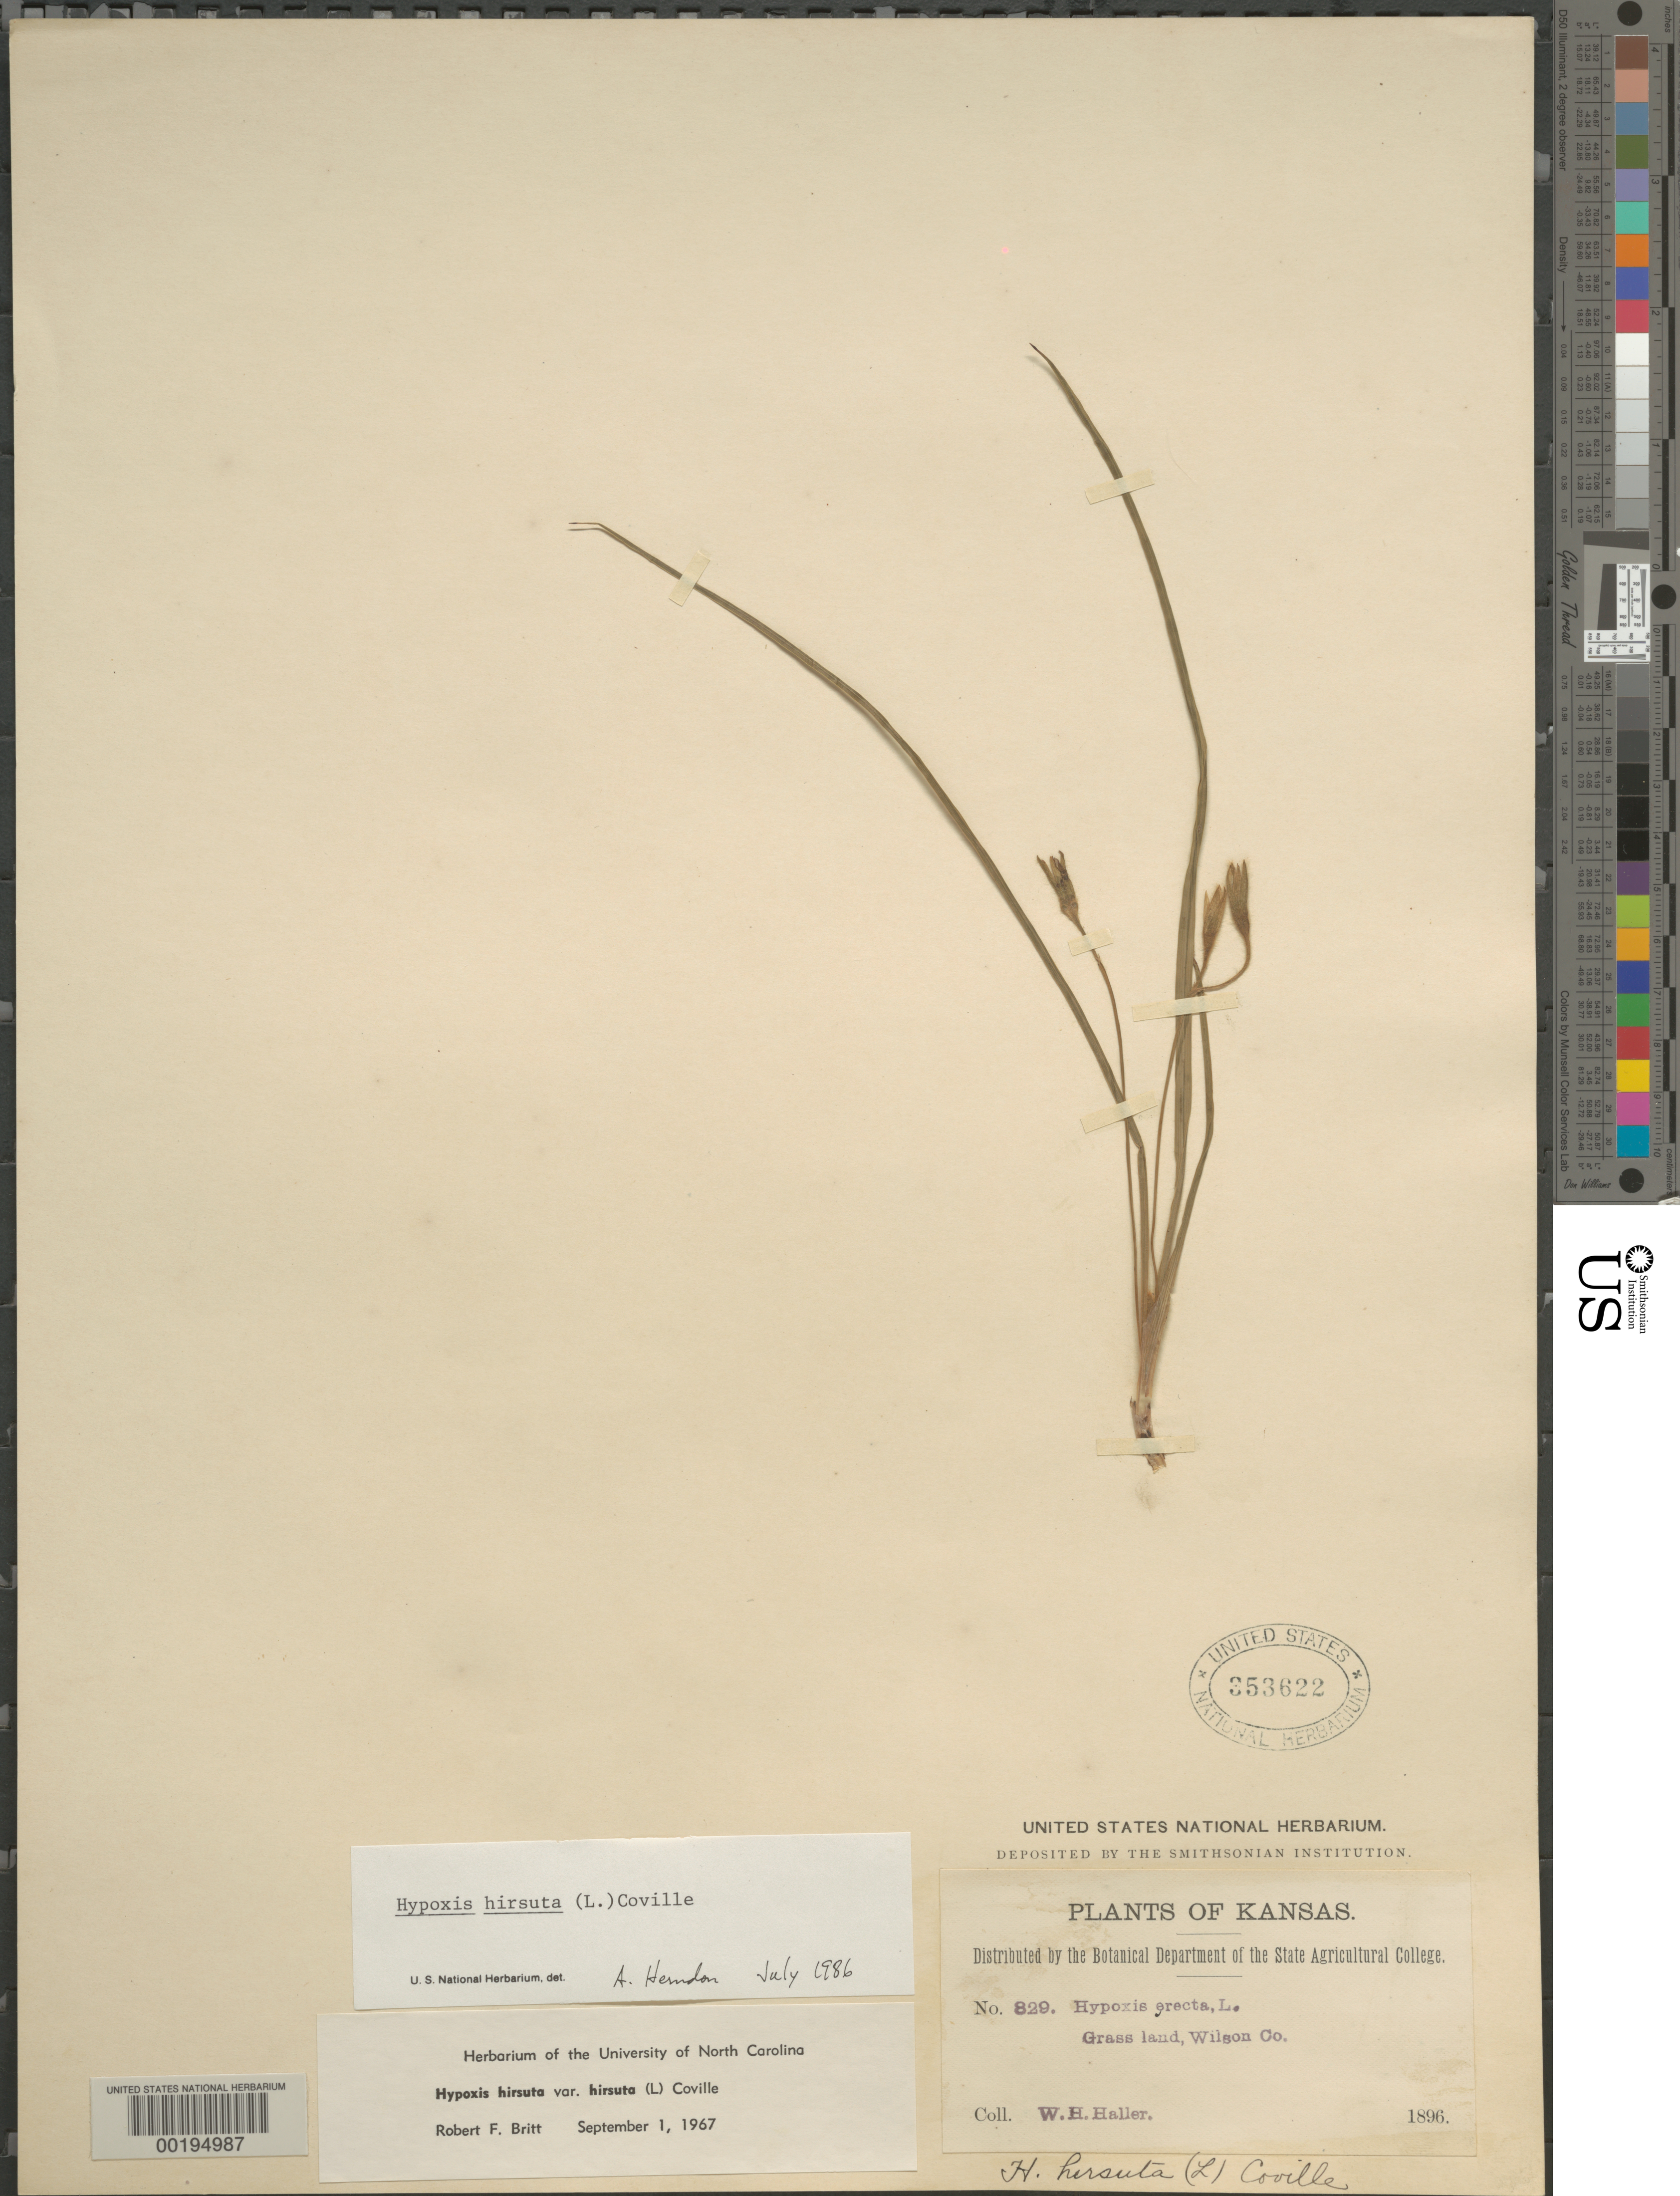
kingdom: Plantae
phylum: Tracheophyta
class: Liliopsida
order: Asparagales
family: Hypoxidaceae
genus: Hypoxis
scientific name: Hypoxis hirsuta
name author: (L.) Coville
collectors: W. Haller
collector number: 829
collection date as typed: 1896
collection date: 1896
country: United States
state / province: Kansas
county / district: Wilson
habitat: Grassland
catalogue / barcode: US 353622